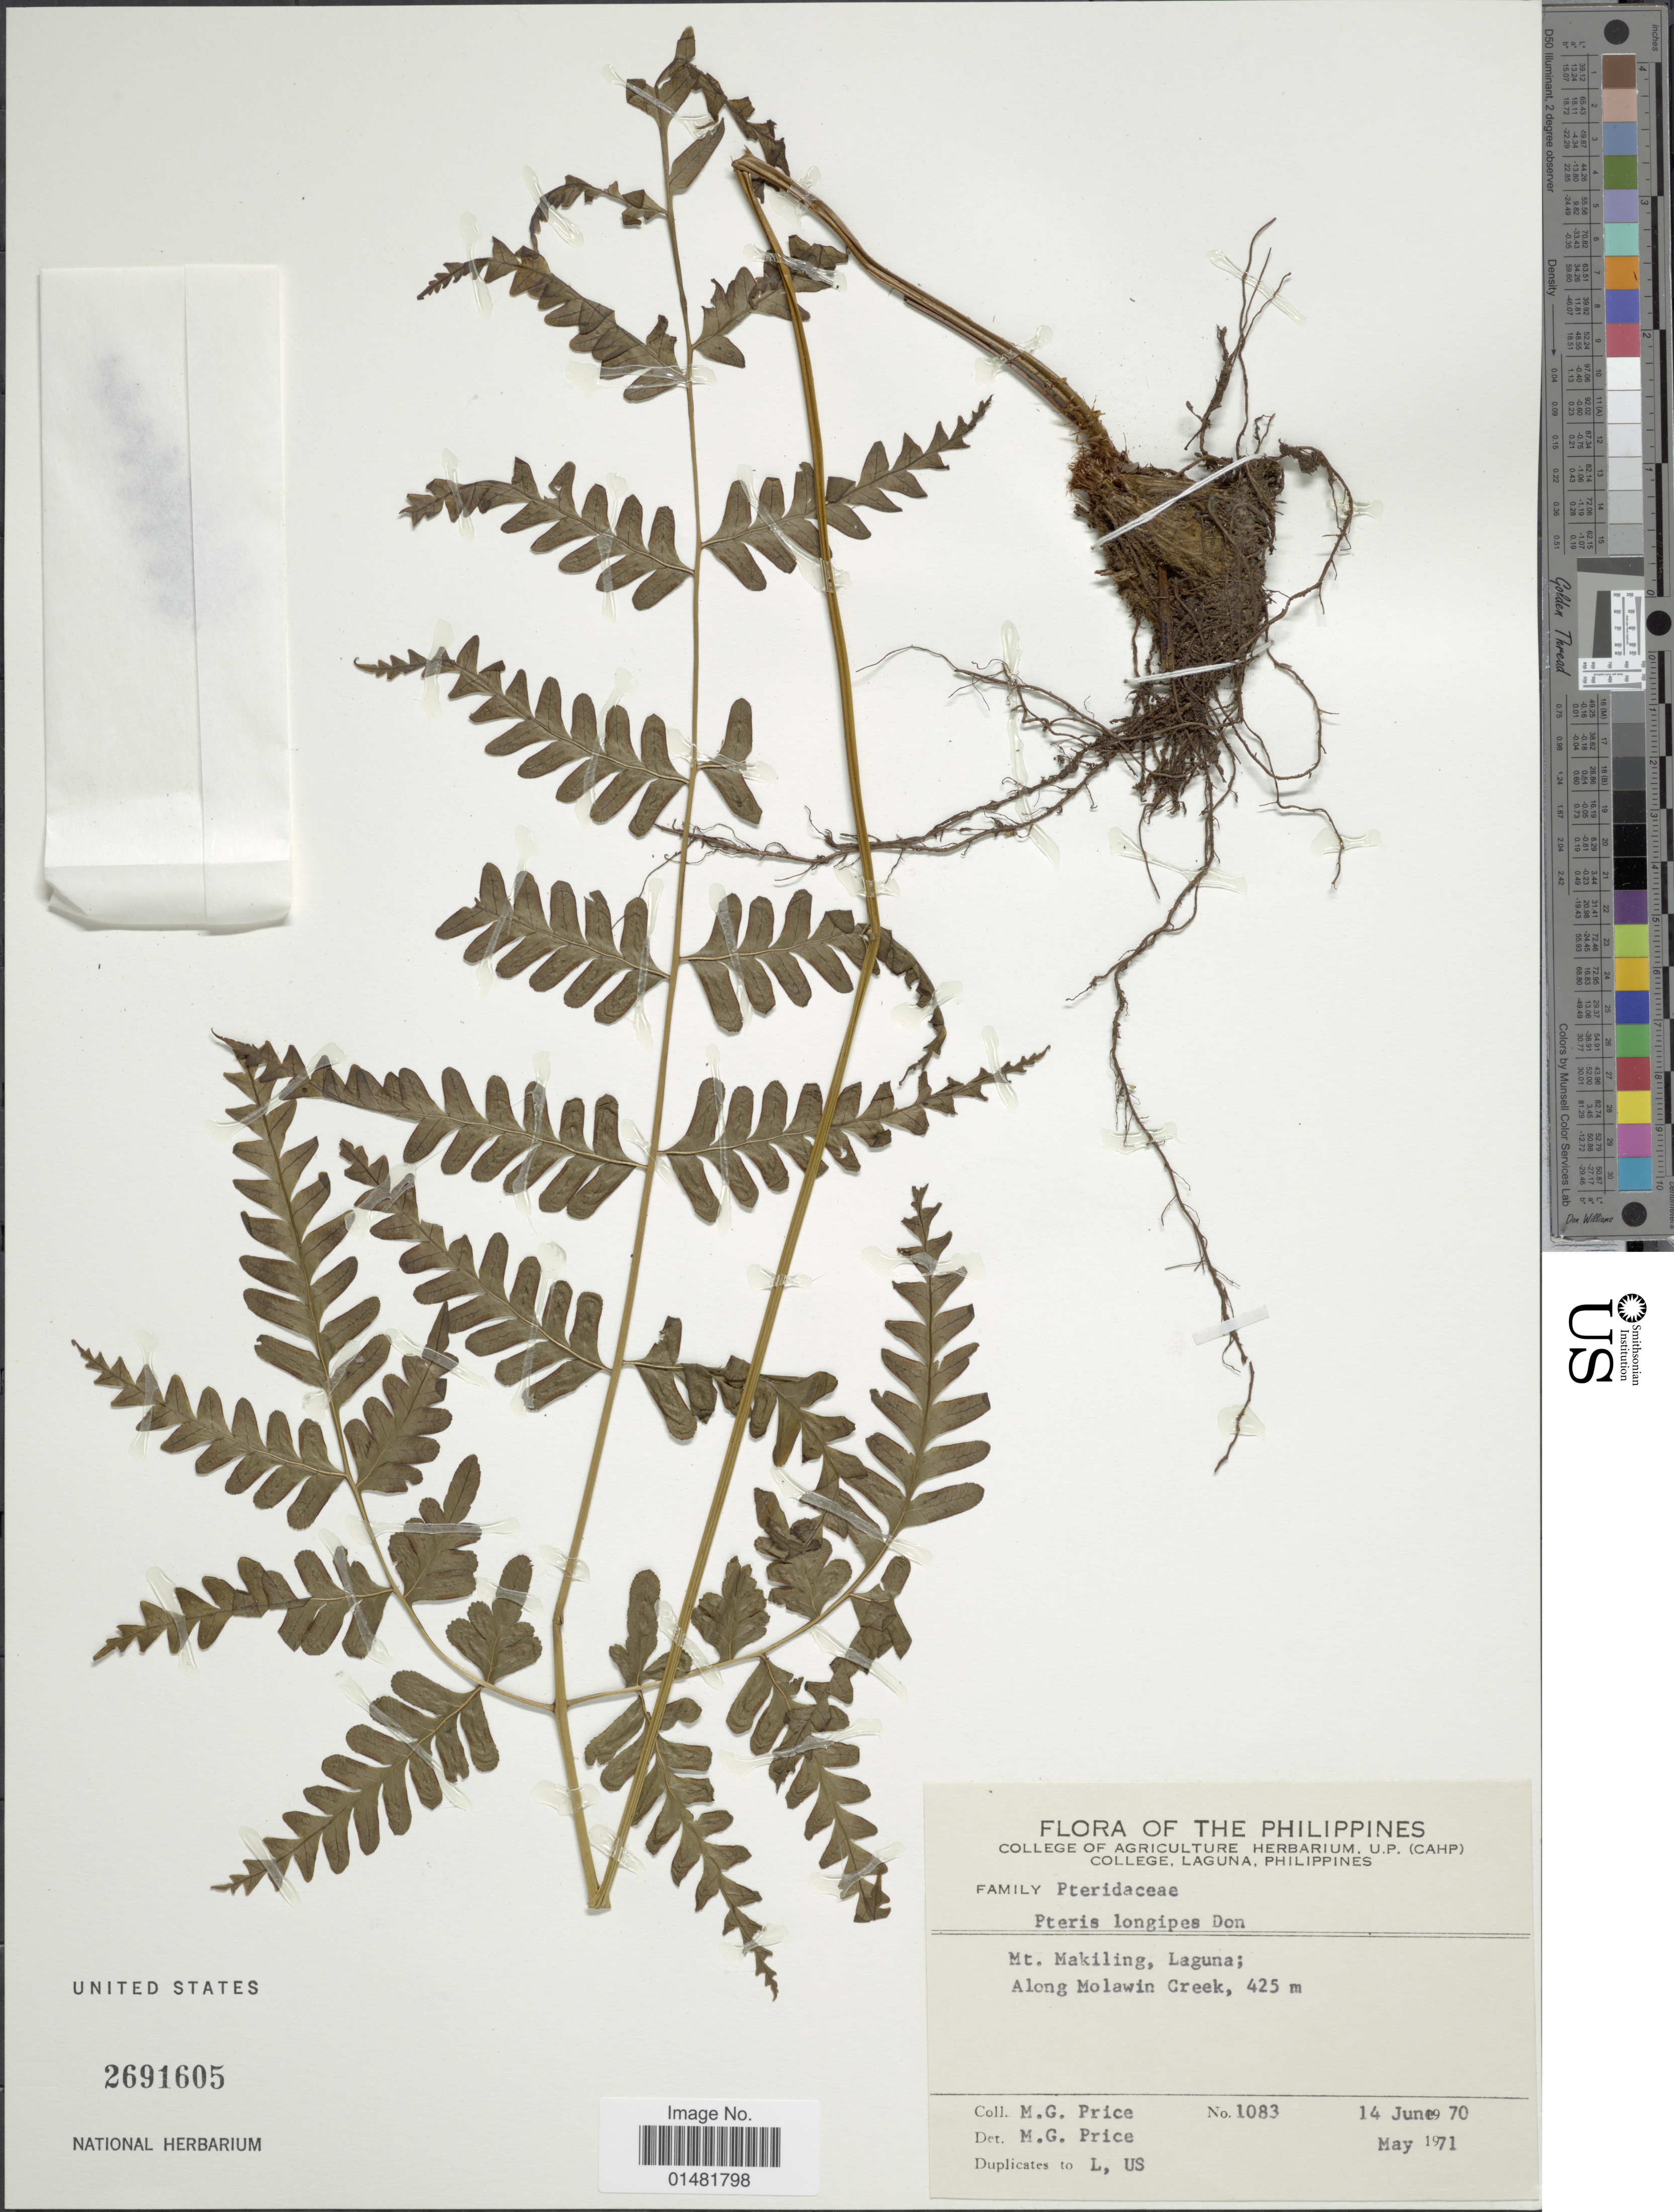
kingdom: Plantae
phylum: Tracheophyta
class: Polypodiopsida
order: Polypodiales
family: Pteridaceae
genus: Pteris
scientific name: Pteris longipes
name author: D. Don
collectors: M. G. Price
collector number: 1083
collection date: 1970-06-14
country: Philippines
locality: Mt. Makiling, Laguna; Along Molawin Creek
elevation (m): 425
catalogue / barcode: US 2691605